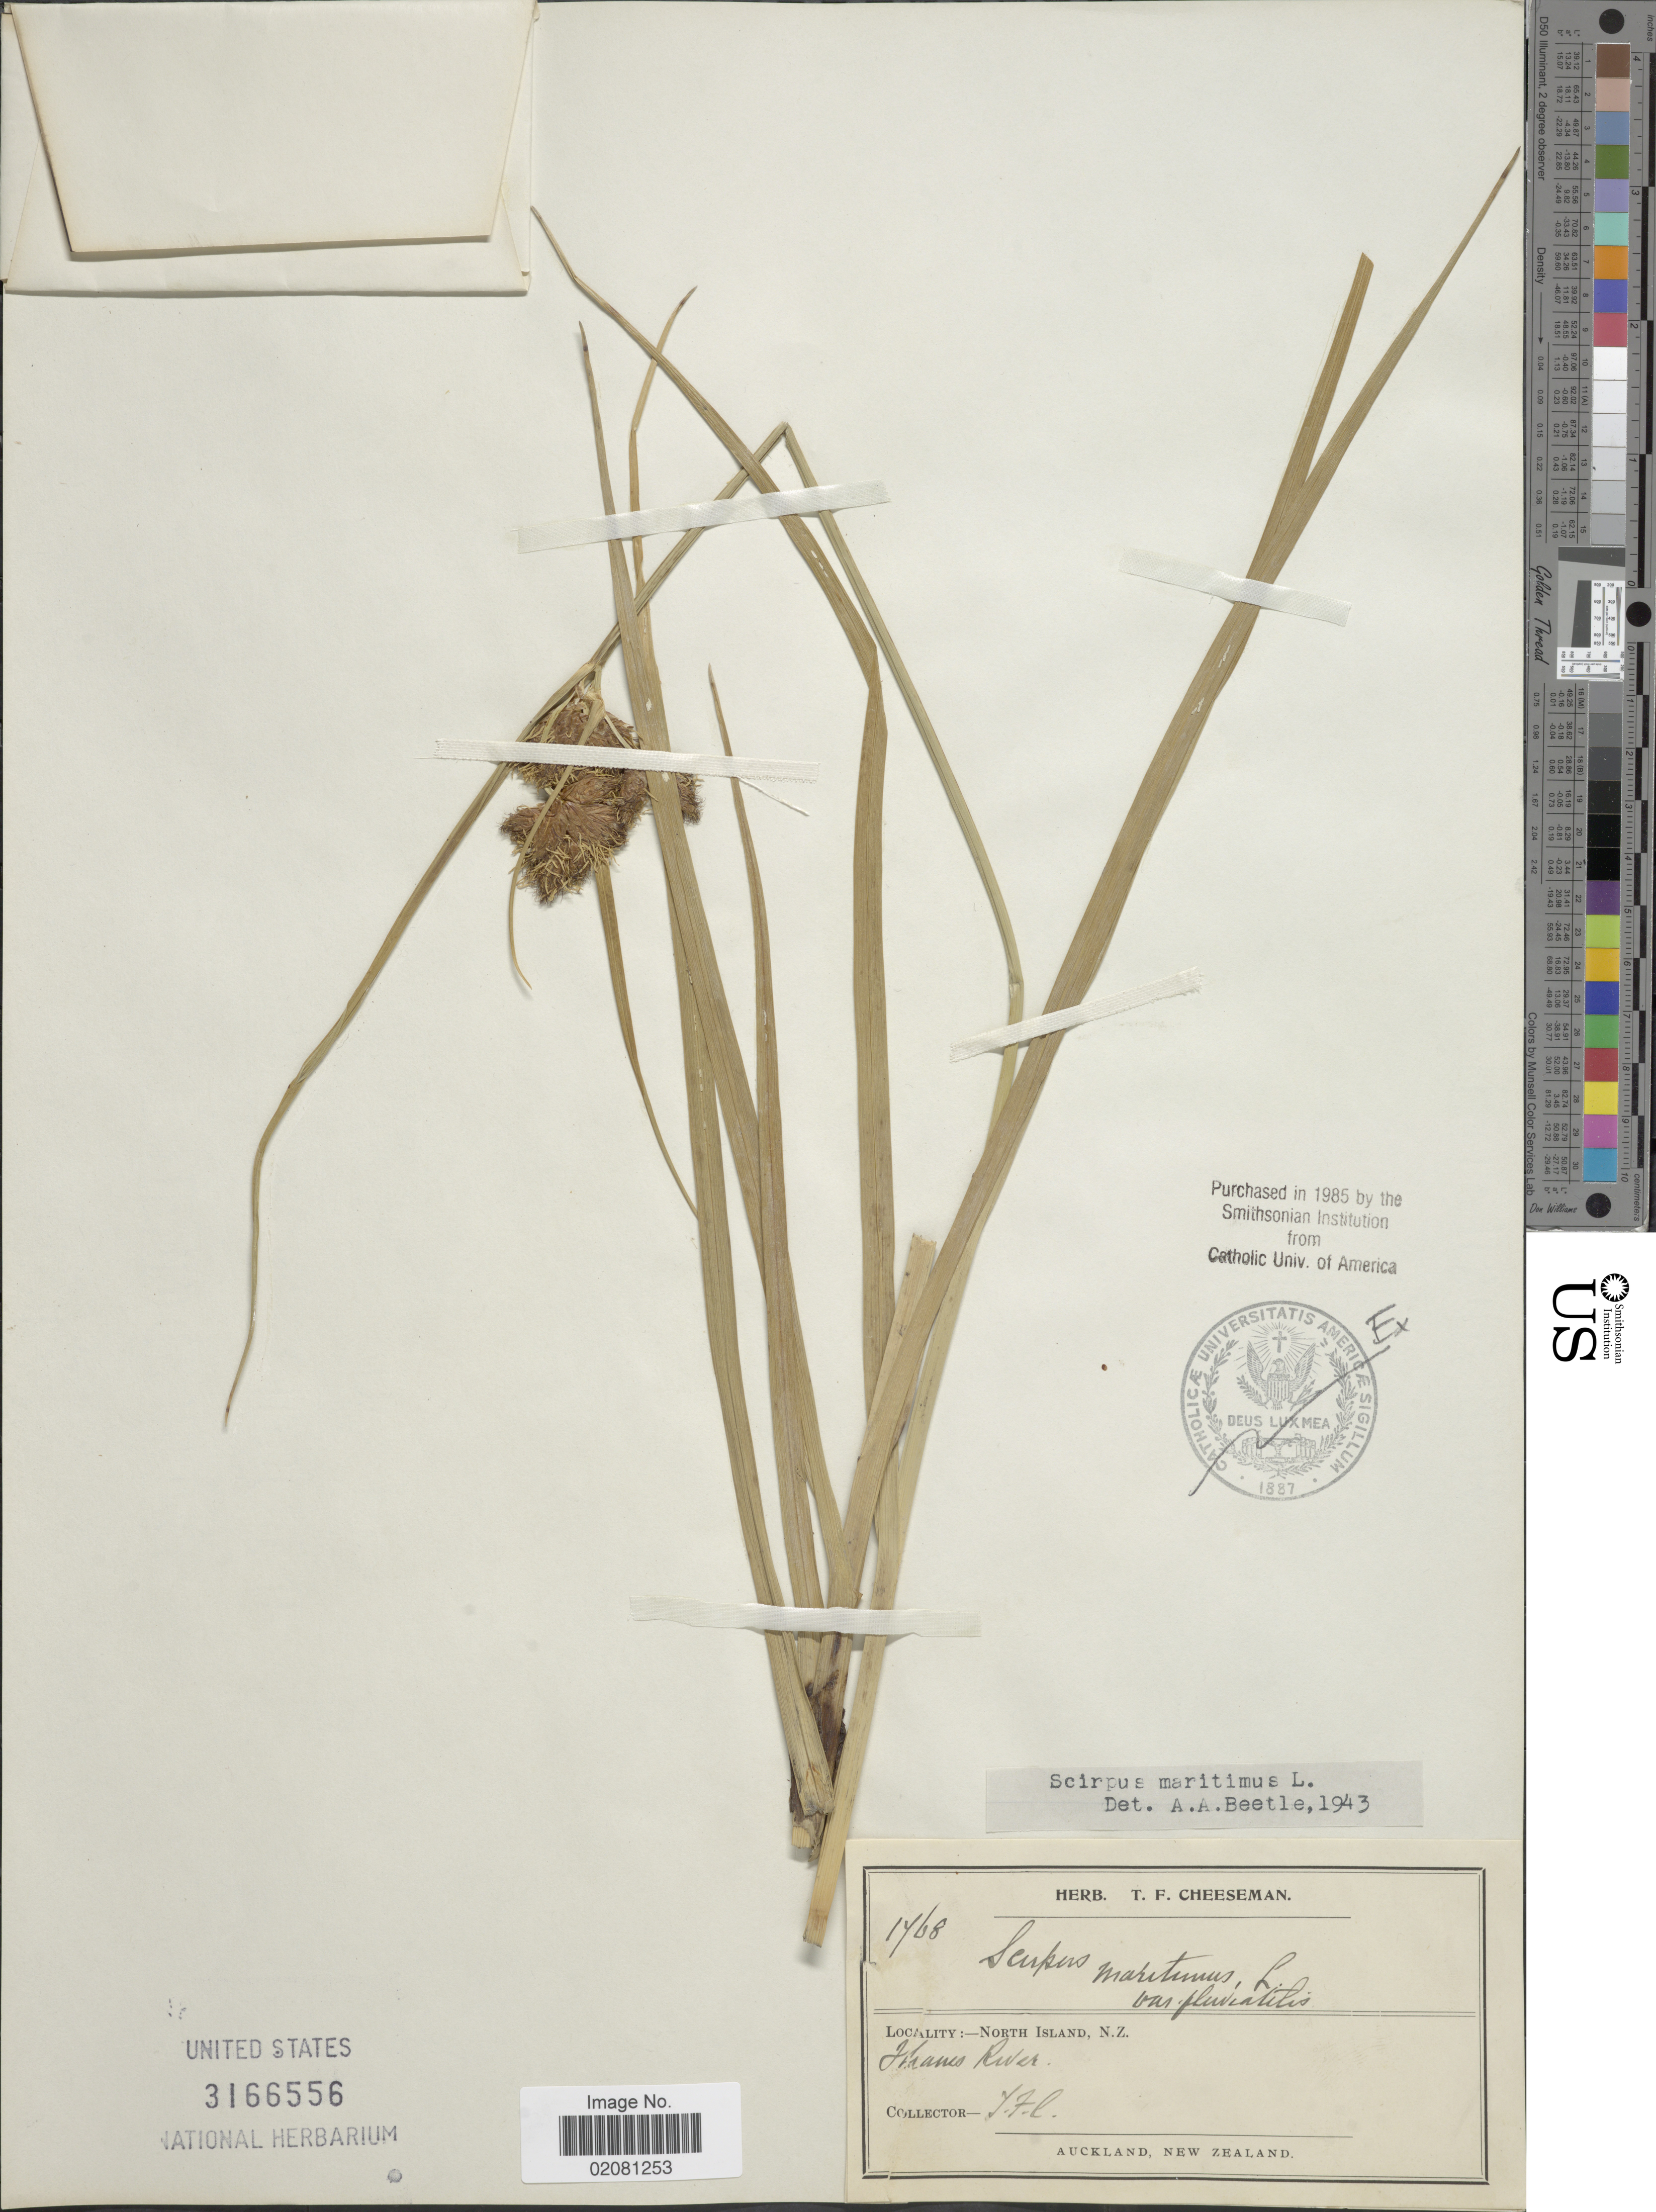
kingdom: Plantae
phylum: Tracheophyta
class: Liliopsida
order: Poales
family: Cyperaceae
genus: Bolboschoenus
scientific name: Bolboschoenus caldwellii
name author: (V.J. Cook) Soják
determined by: Strong, Mark T., (BOT), Smithsonian Institution - National Museum of Natural History (UNITED STATES)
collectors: T. F. Cheeseman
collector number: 1768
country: New Zealand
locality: North Island, Thames River.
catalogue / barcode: US 3166556